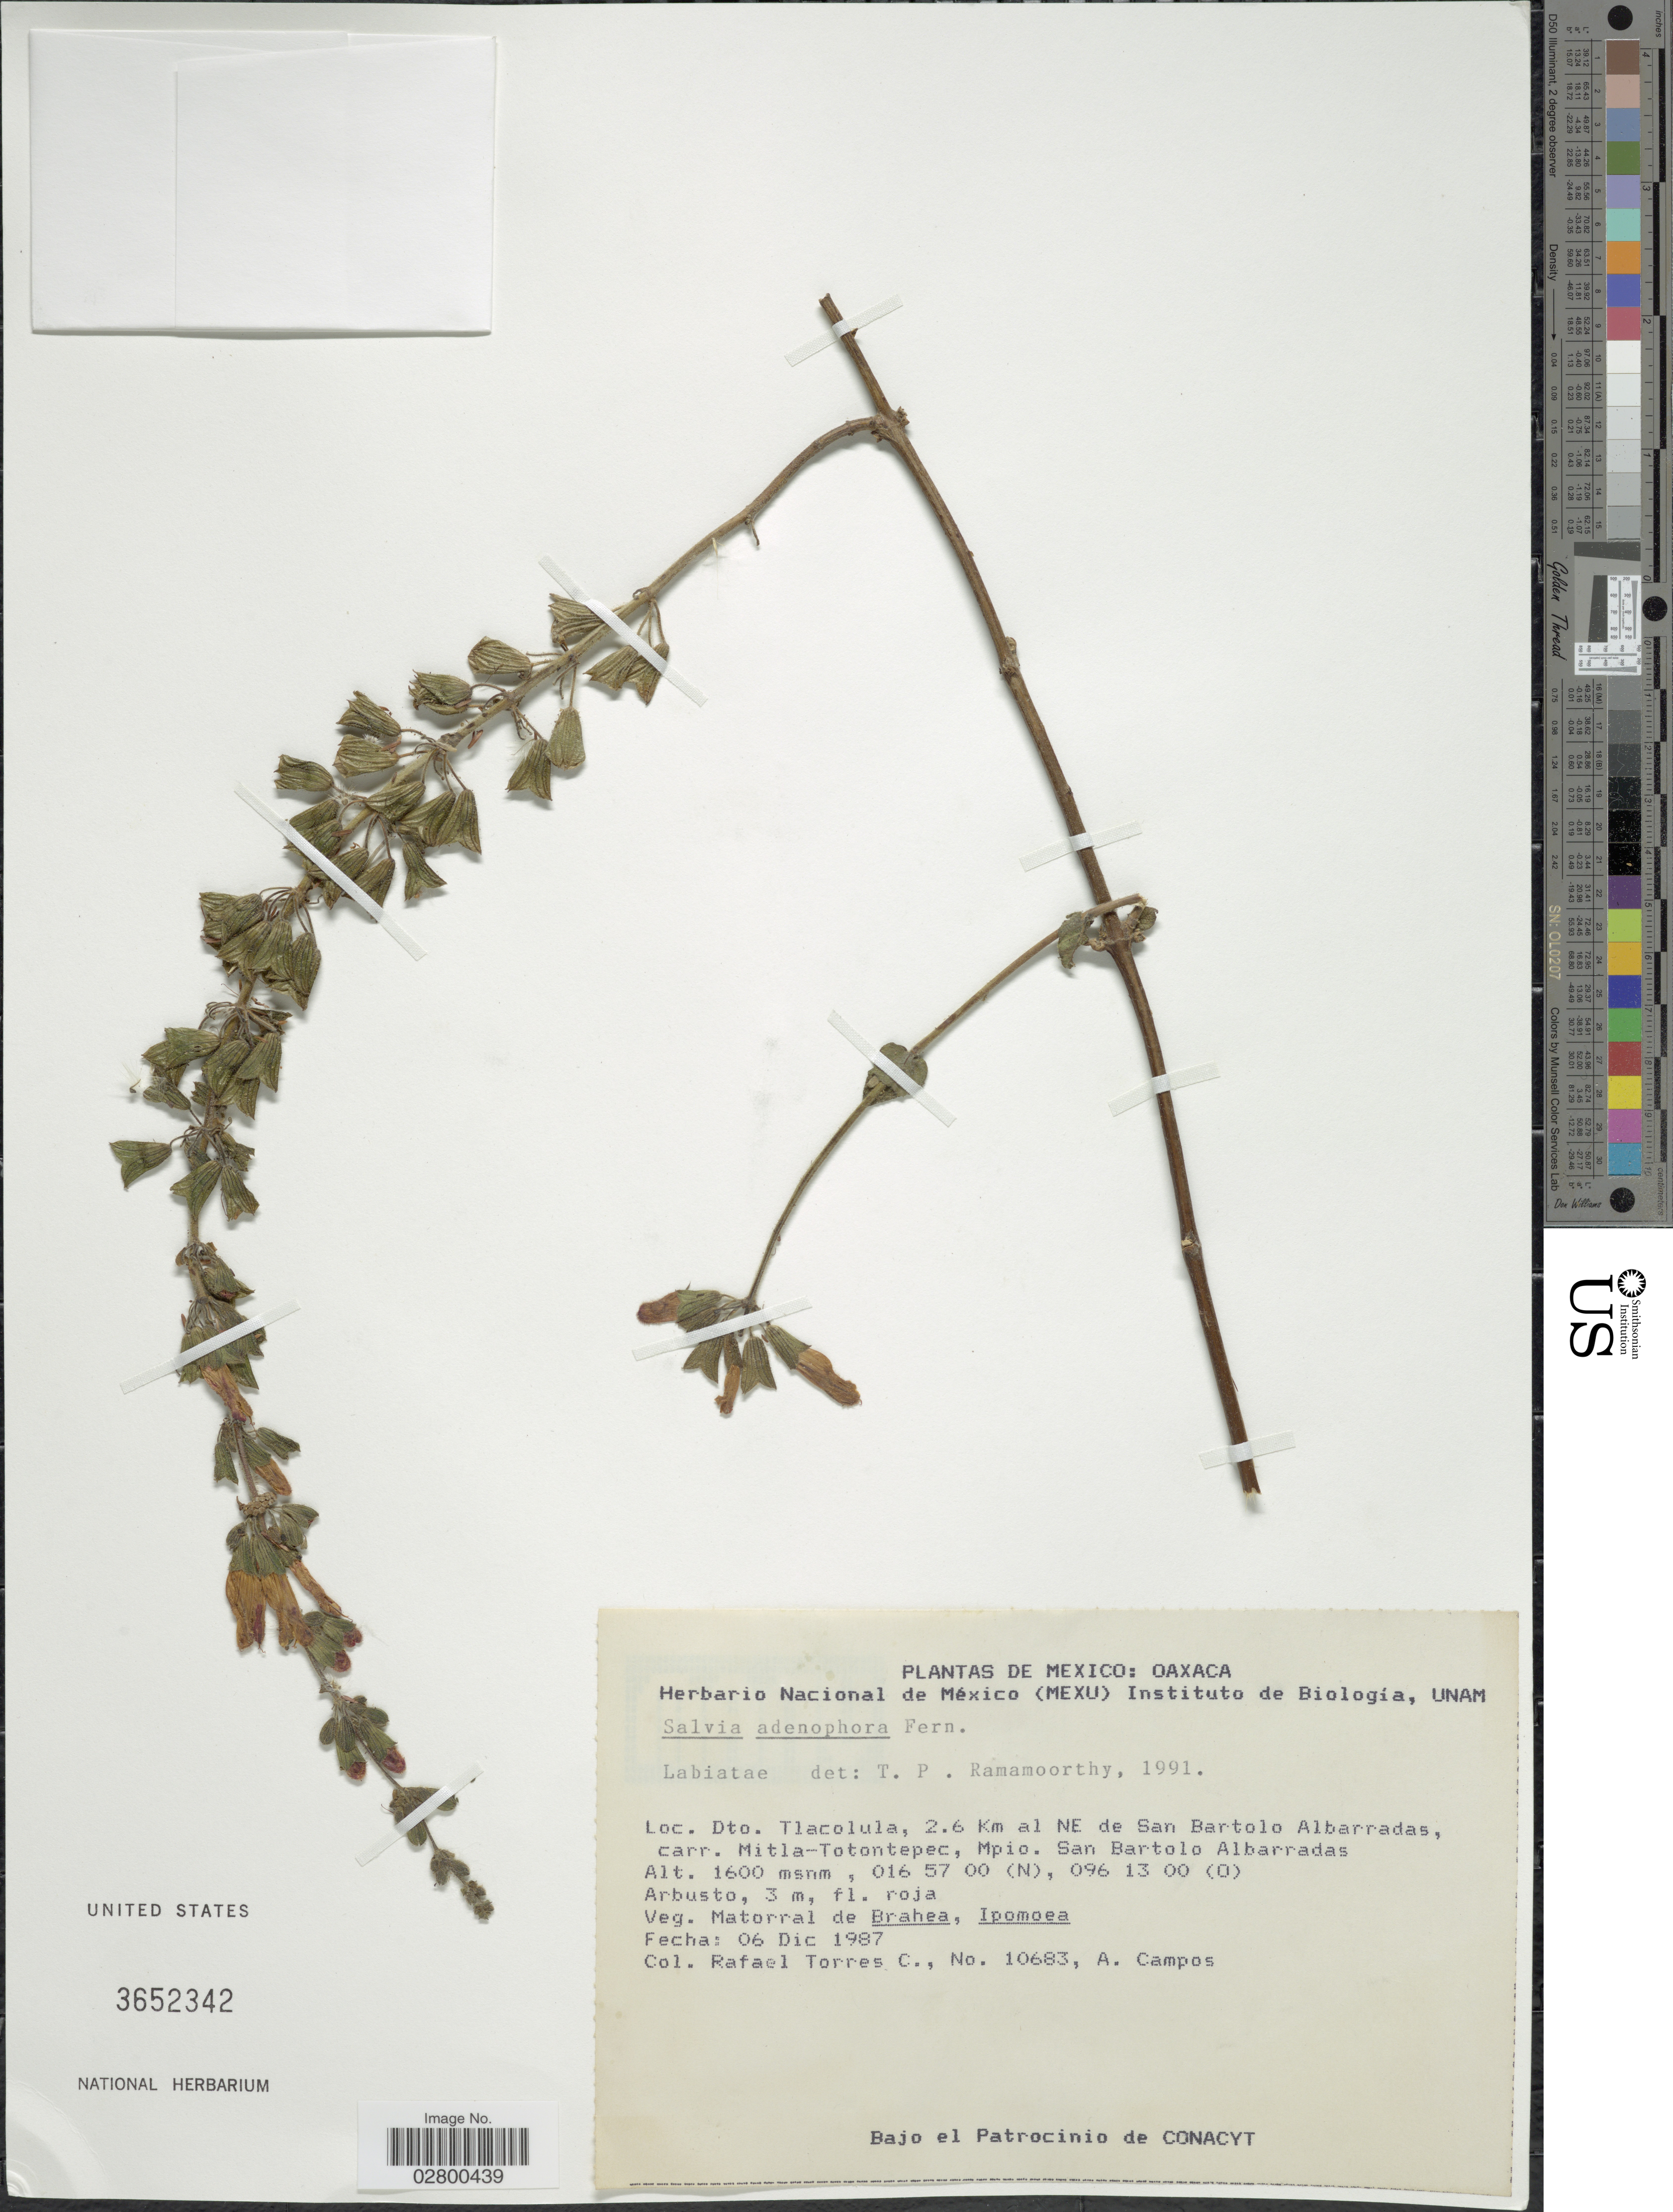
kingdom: Plantae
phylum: Tracheophyta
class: Magnoliopsida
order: Lamiales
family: Lamiaceae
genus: Salvia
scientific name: Salvia adenophora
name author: Fernald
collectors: R. Torres C. & A. R. Campos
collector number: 10683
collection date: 1987-12-06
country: Mexico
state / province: Oaxaca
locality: Dto. Tlacolula, 2.6 Km al NE de San Bartolo Albarradas, carr. Mitla-Totontepec, Mpio. San Bartolo Albarradas.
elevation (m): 1600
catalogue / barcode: US 3652342